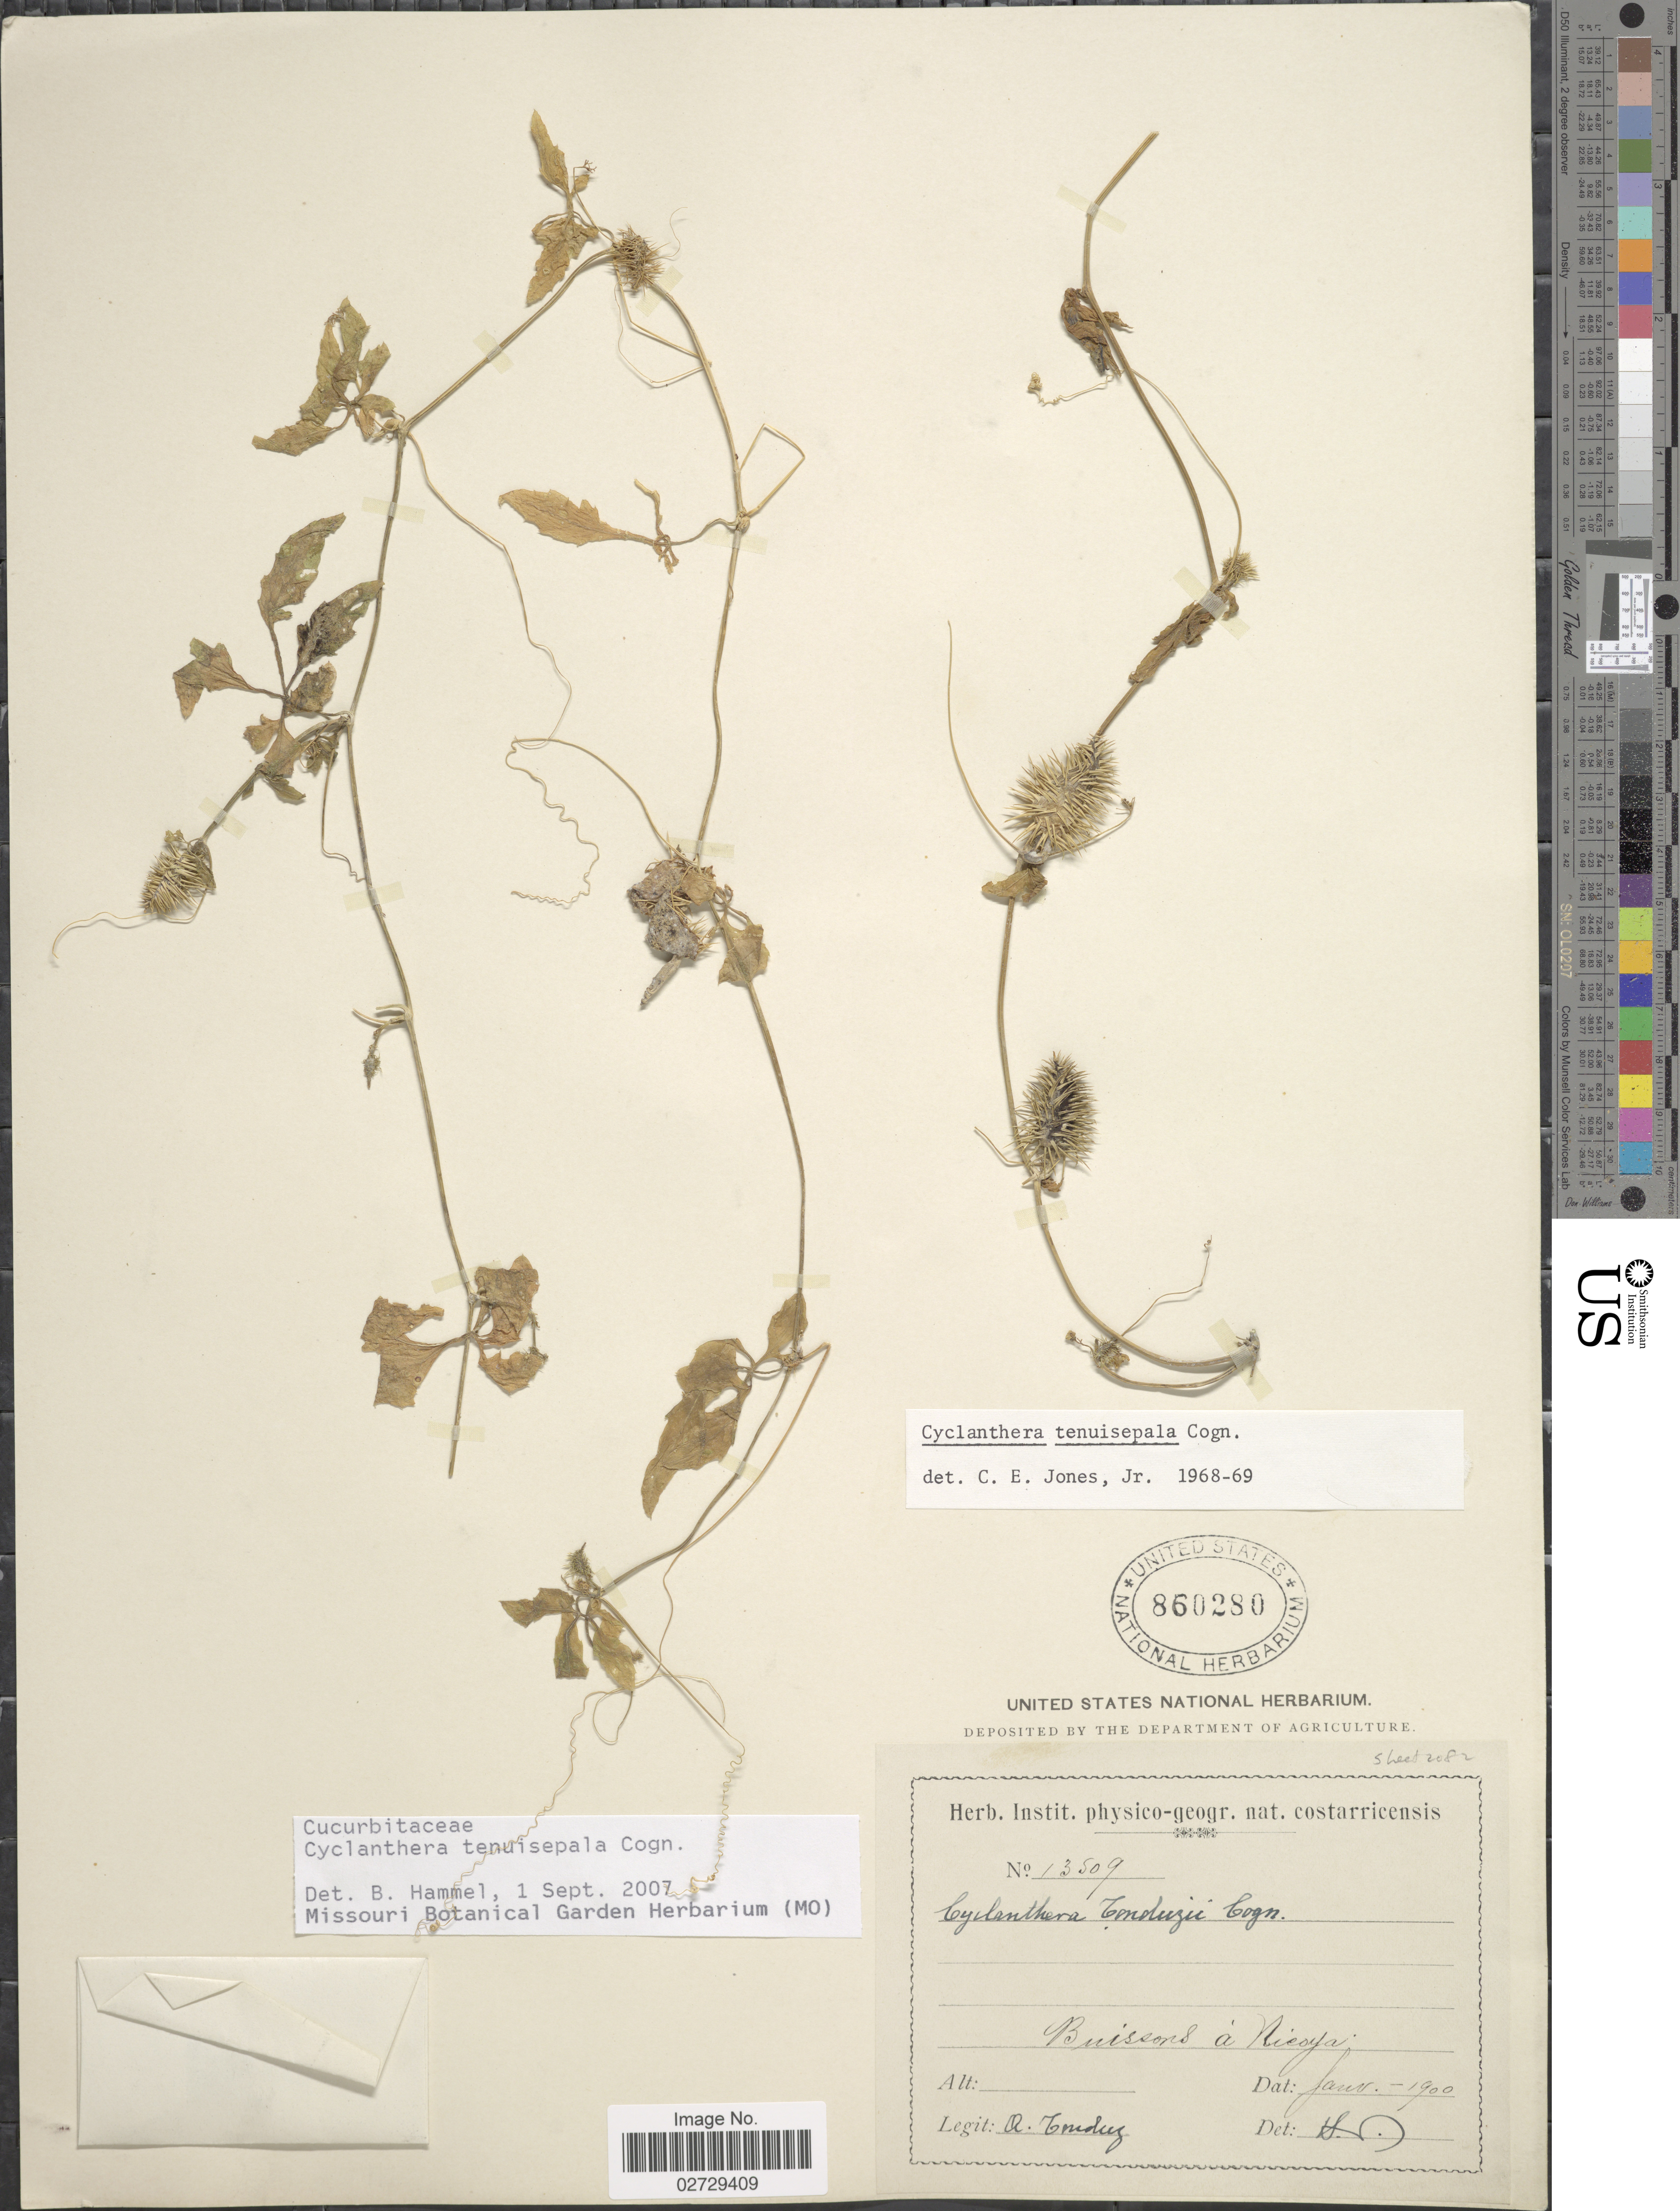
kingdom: Plantae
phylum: Tracheophyta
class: Magnoliopsida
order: Cucurbitales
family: Cucurbitaceae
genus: Cyclanthera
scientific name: Cyclanthera tenuisepala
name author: Cogn.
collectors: A. Tonduz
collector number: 13509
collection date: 1900-01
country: Costa Rica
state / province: Guanacaste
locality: Boissons a Nicoya.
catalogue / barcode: US 860280